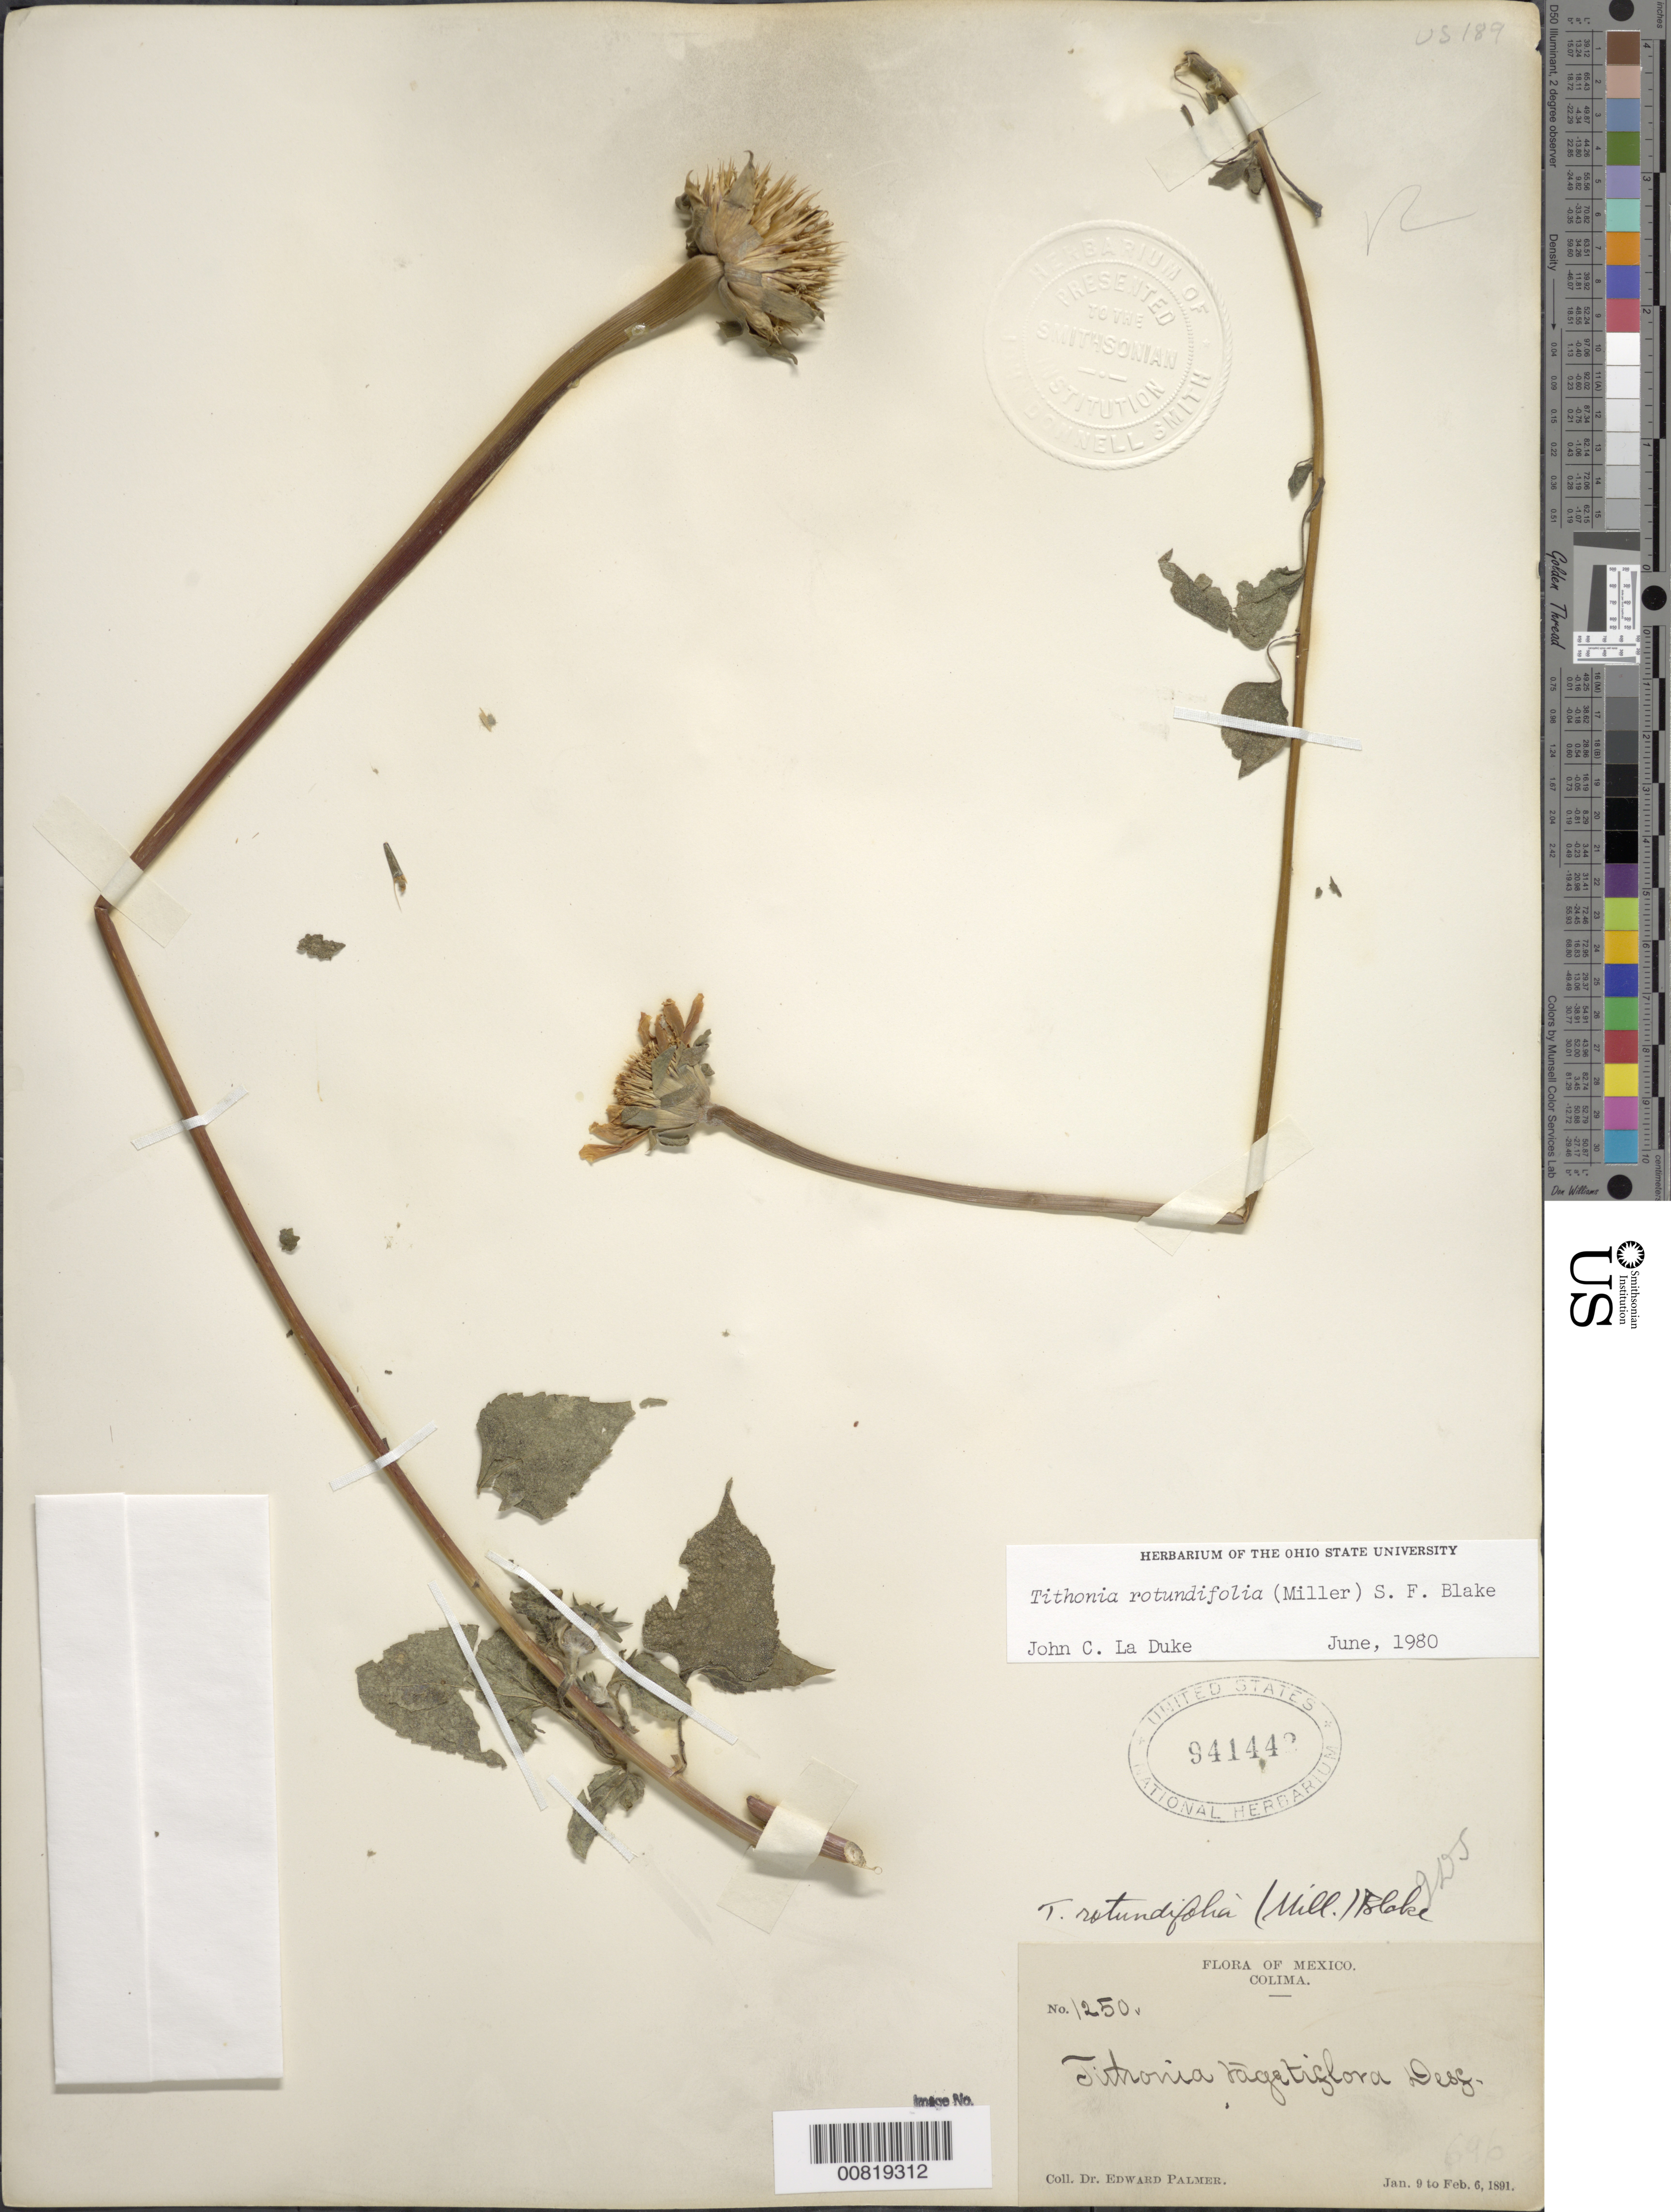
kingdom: Plantae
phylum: Tracheophyta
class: Magnoliopsida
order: Asterales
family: Asteraceae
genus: Tithonia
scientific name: Tithonia rotundifolia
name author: (Mill.) S.F. Blake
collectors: E. Palmer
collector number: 1250v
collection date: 1891-01-09/1891-02-06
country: Mexico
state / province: Colima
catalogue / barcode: US 941442